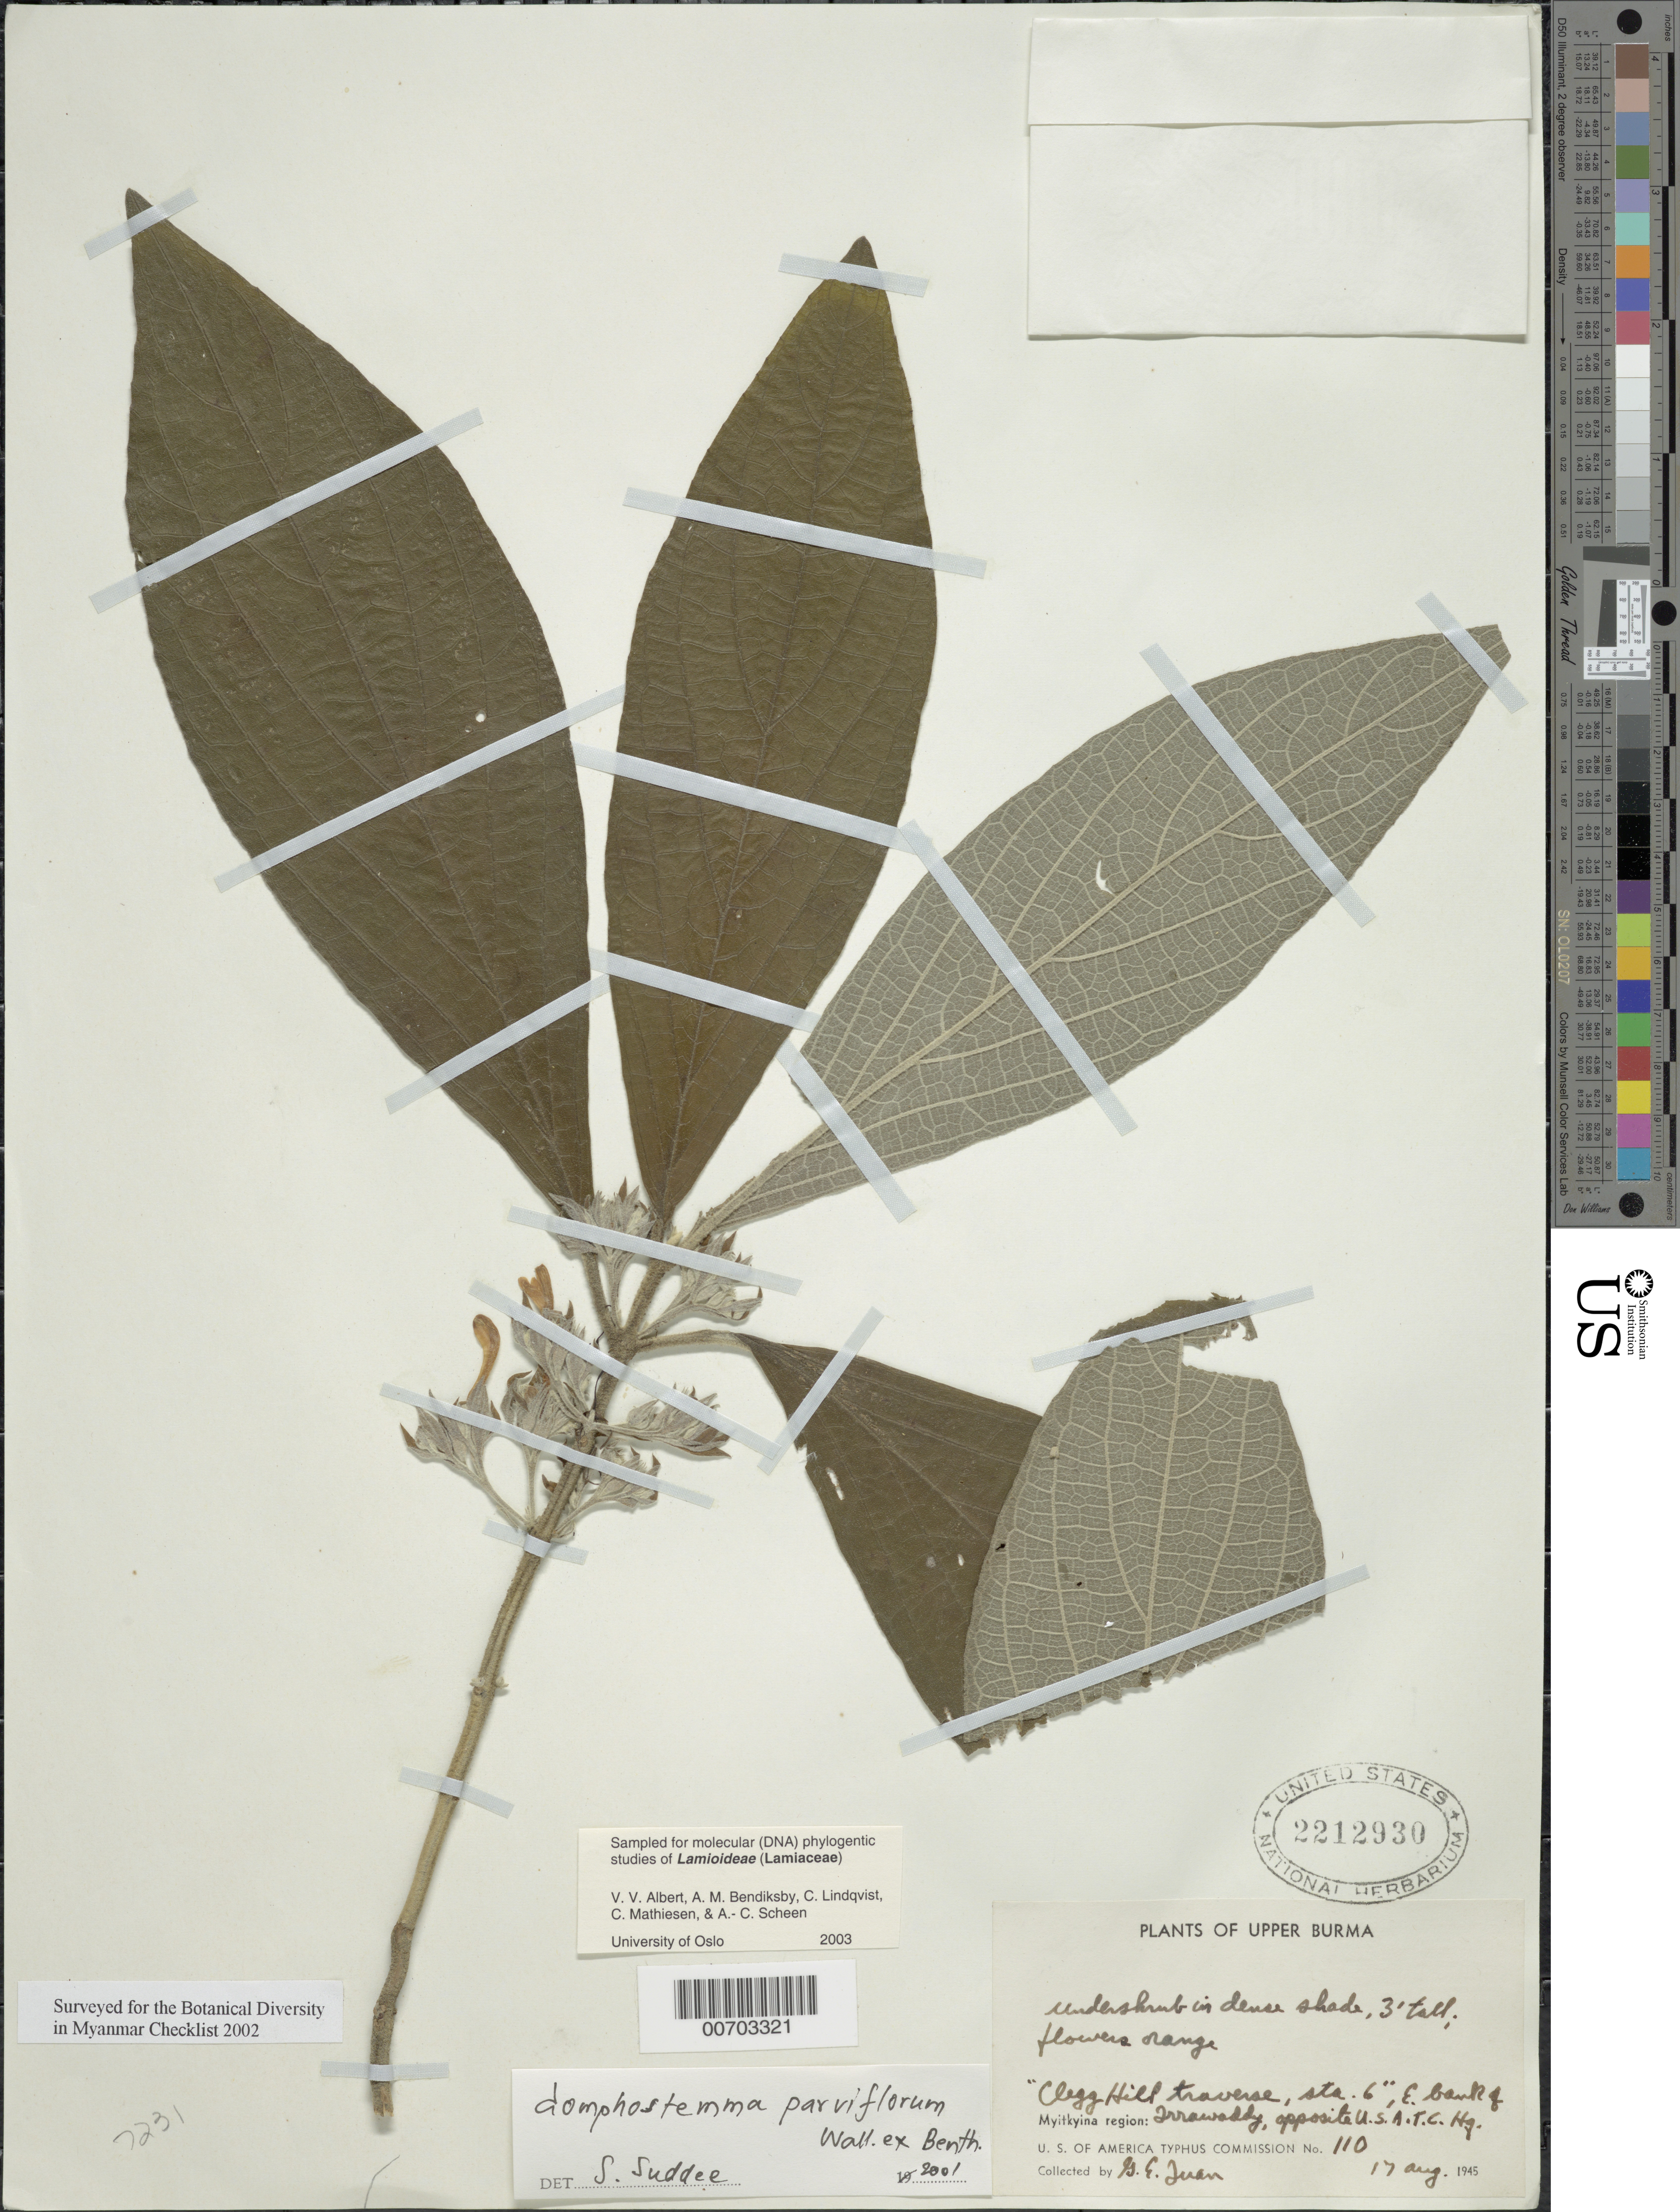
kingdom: Plantae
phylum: Tracheophyta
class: Magnoliopsida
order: Lamiales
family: Lamiaceae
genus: Gomphostemma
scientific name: Gomphostemma parviflorum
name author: Wall. ex Benth.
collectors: G. Juan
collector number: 110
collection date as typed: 17 Aug 1945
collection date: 1945-08-17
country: Myanmar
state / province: Kachin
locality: Myitkyina, Irrawaddy R., opp. U.S.A.T.C. Hq.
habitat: Dense shade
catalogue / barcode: US 2212930